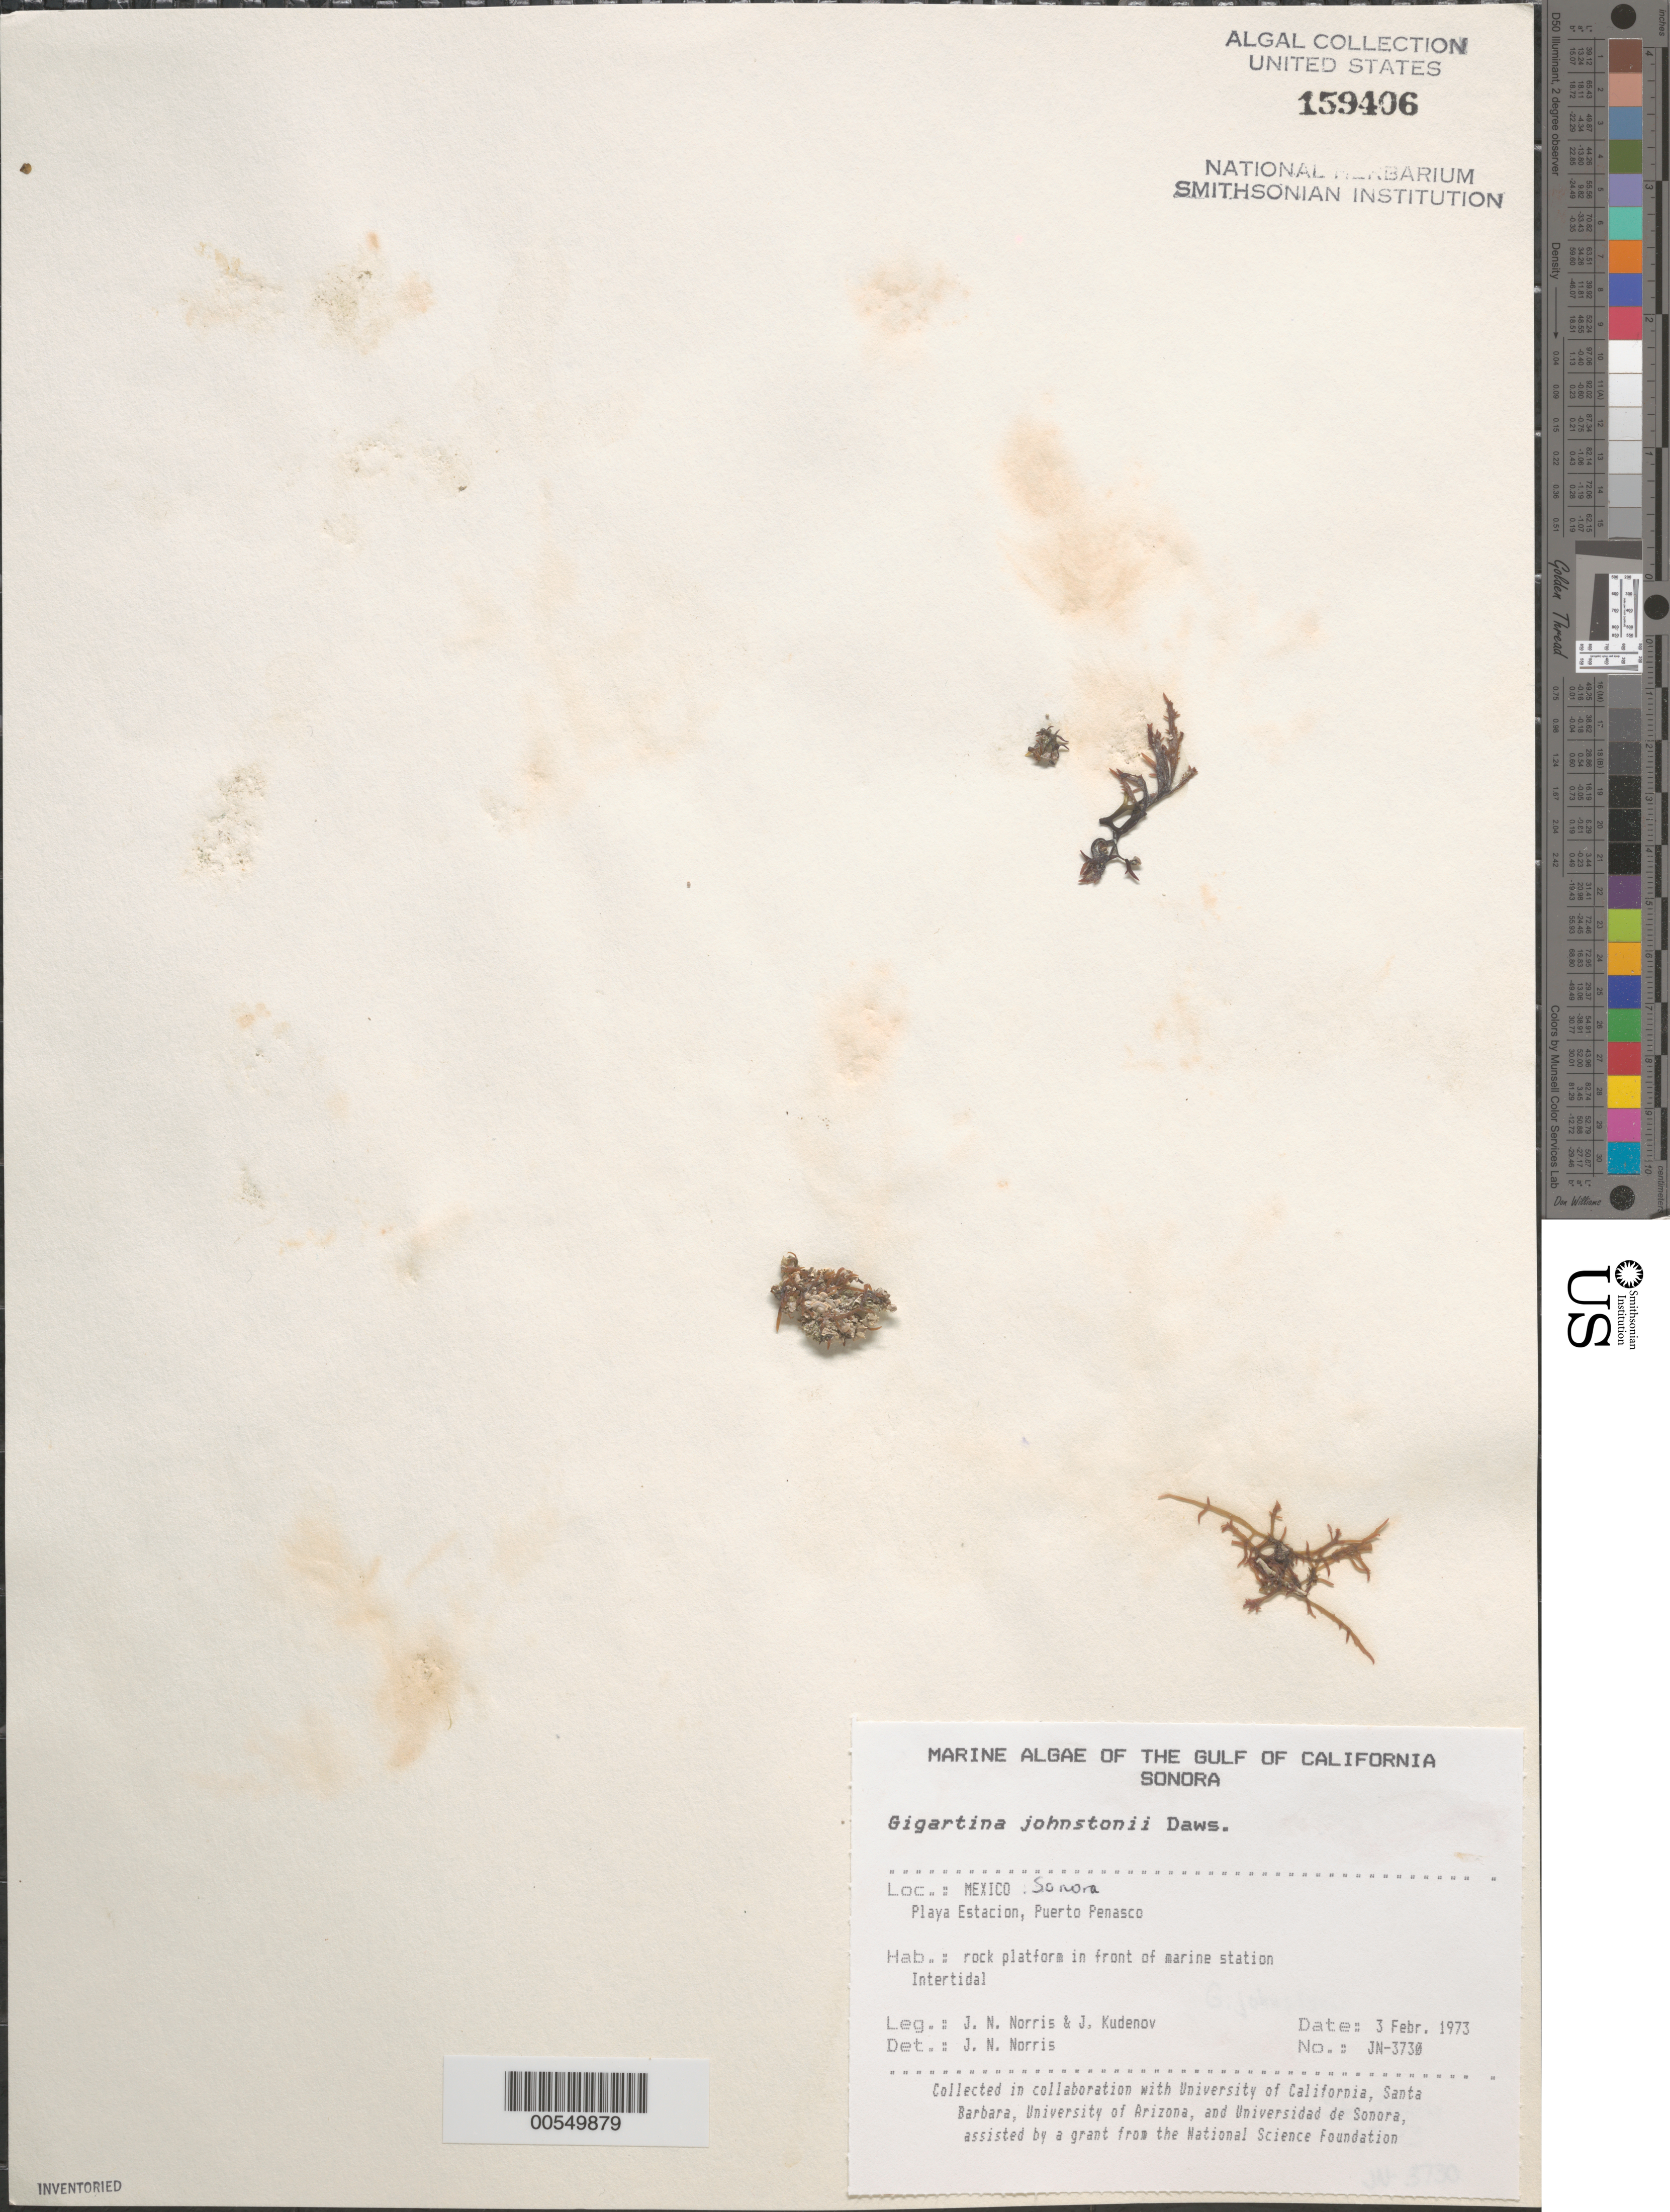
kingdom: Plantae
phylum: Rhodophyta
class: Florideophyceae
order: Gigartinales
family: Gigartinaceae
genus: Chondracanthus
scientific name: Chondracanthus squarrulosus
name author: (Setch. & N.L. Gardner) J.R. Hughey et al.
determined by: Algae name updating Project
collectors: J. N. Norris & J. Kudenov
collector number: JN-3730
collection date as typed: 03 Feb 1973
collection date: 1973-02-03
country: Mexico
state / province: Sonora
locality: Playa Estacion, Puerto Penasco, marine station shore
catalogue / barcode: US 159406